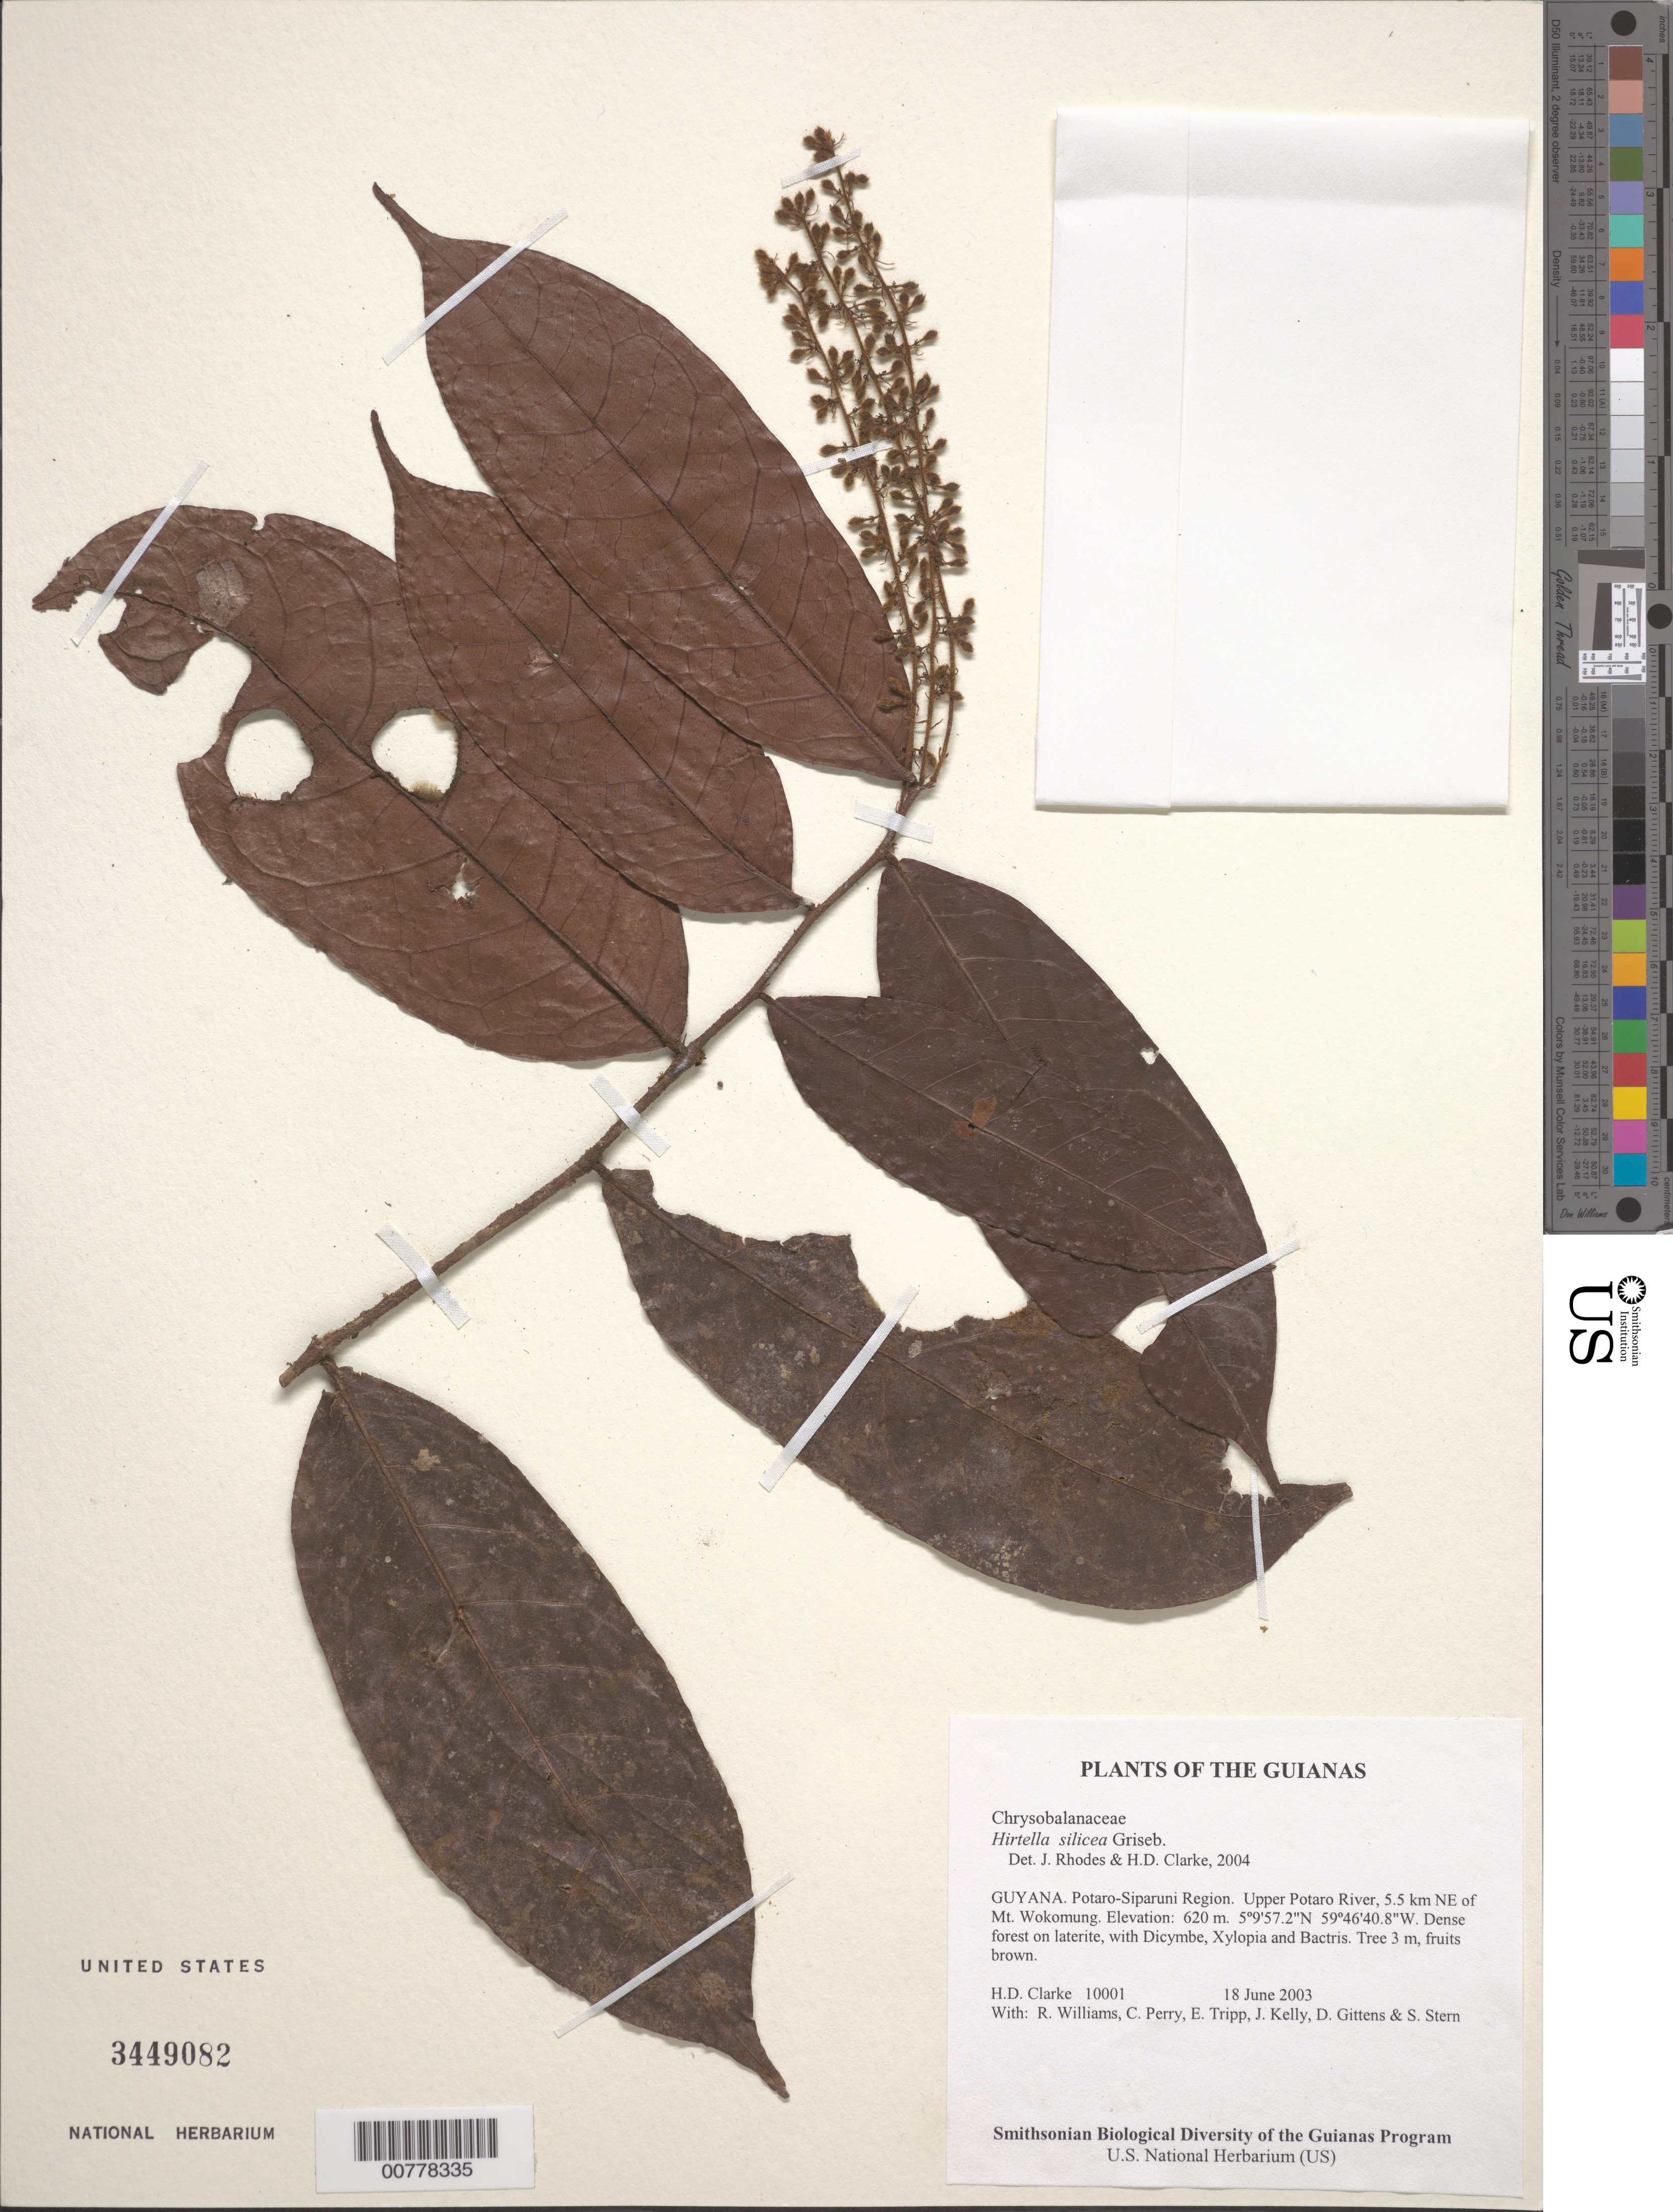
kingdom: Plantae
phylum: Tracheophyta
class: Magnoliopsida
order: Malpighiales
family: Chrysobalanaceae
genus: Hirtella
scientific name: Hirtella silicea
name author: Griseb.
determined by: Clarke, H. D.; Rhodes, J.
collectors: H. D. Clarke, R. Williams, C. Perry, E. Tripp, J. Kelly, D. Gittens & S. R. Stern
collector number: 10001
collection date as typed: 18 June 2003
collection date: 2003-06-18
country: Guyana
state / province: Potaro-Siparuni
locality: Upper Potaro River, 5.5 km NE of Mt. Wokomung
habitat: Dense forest on laterite, with Dicymbe, Xylopia and Bactris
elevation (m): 620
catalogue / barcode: US 3449082